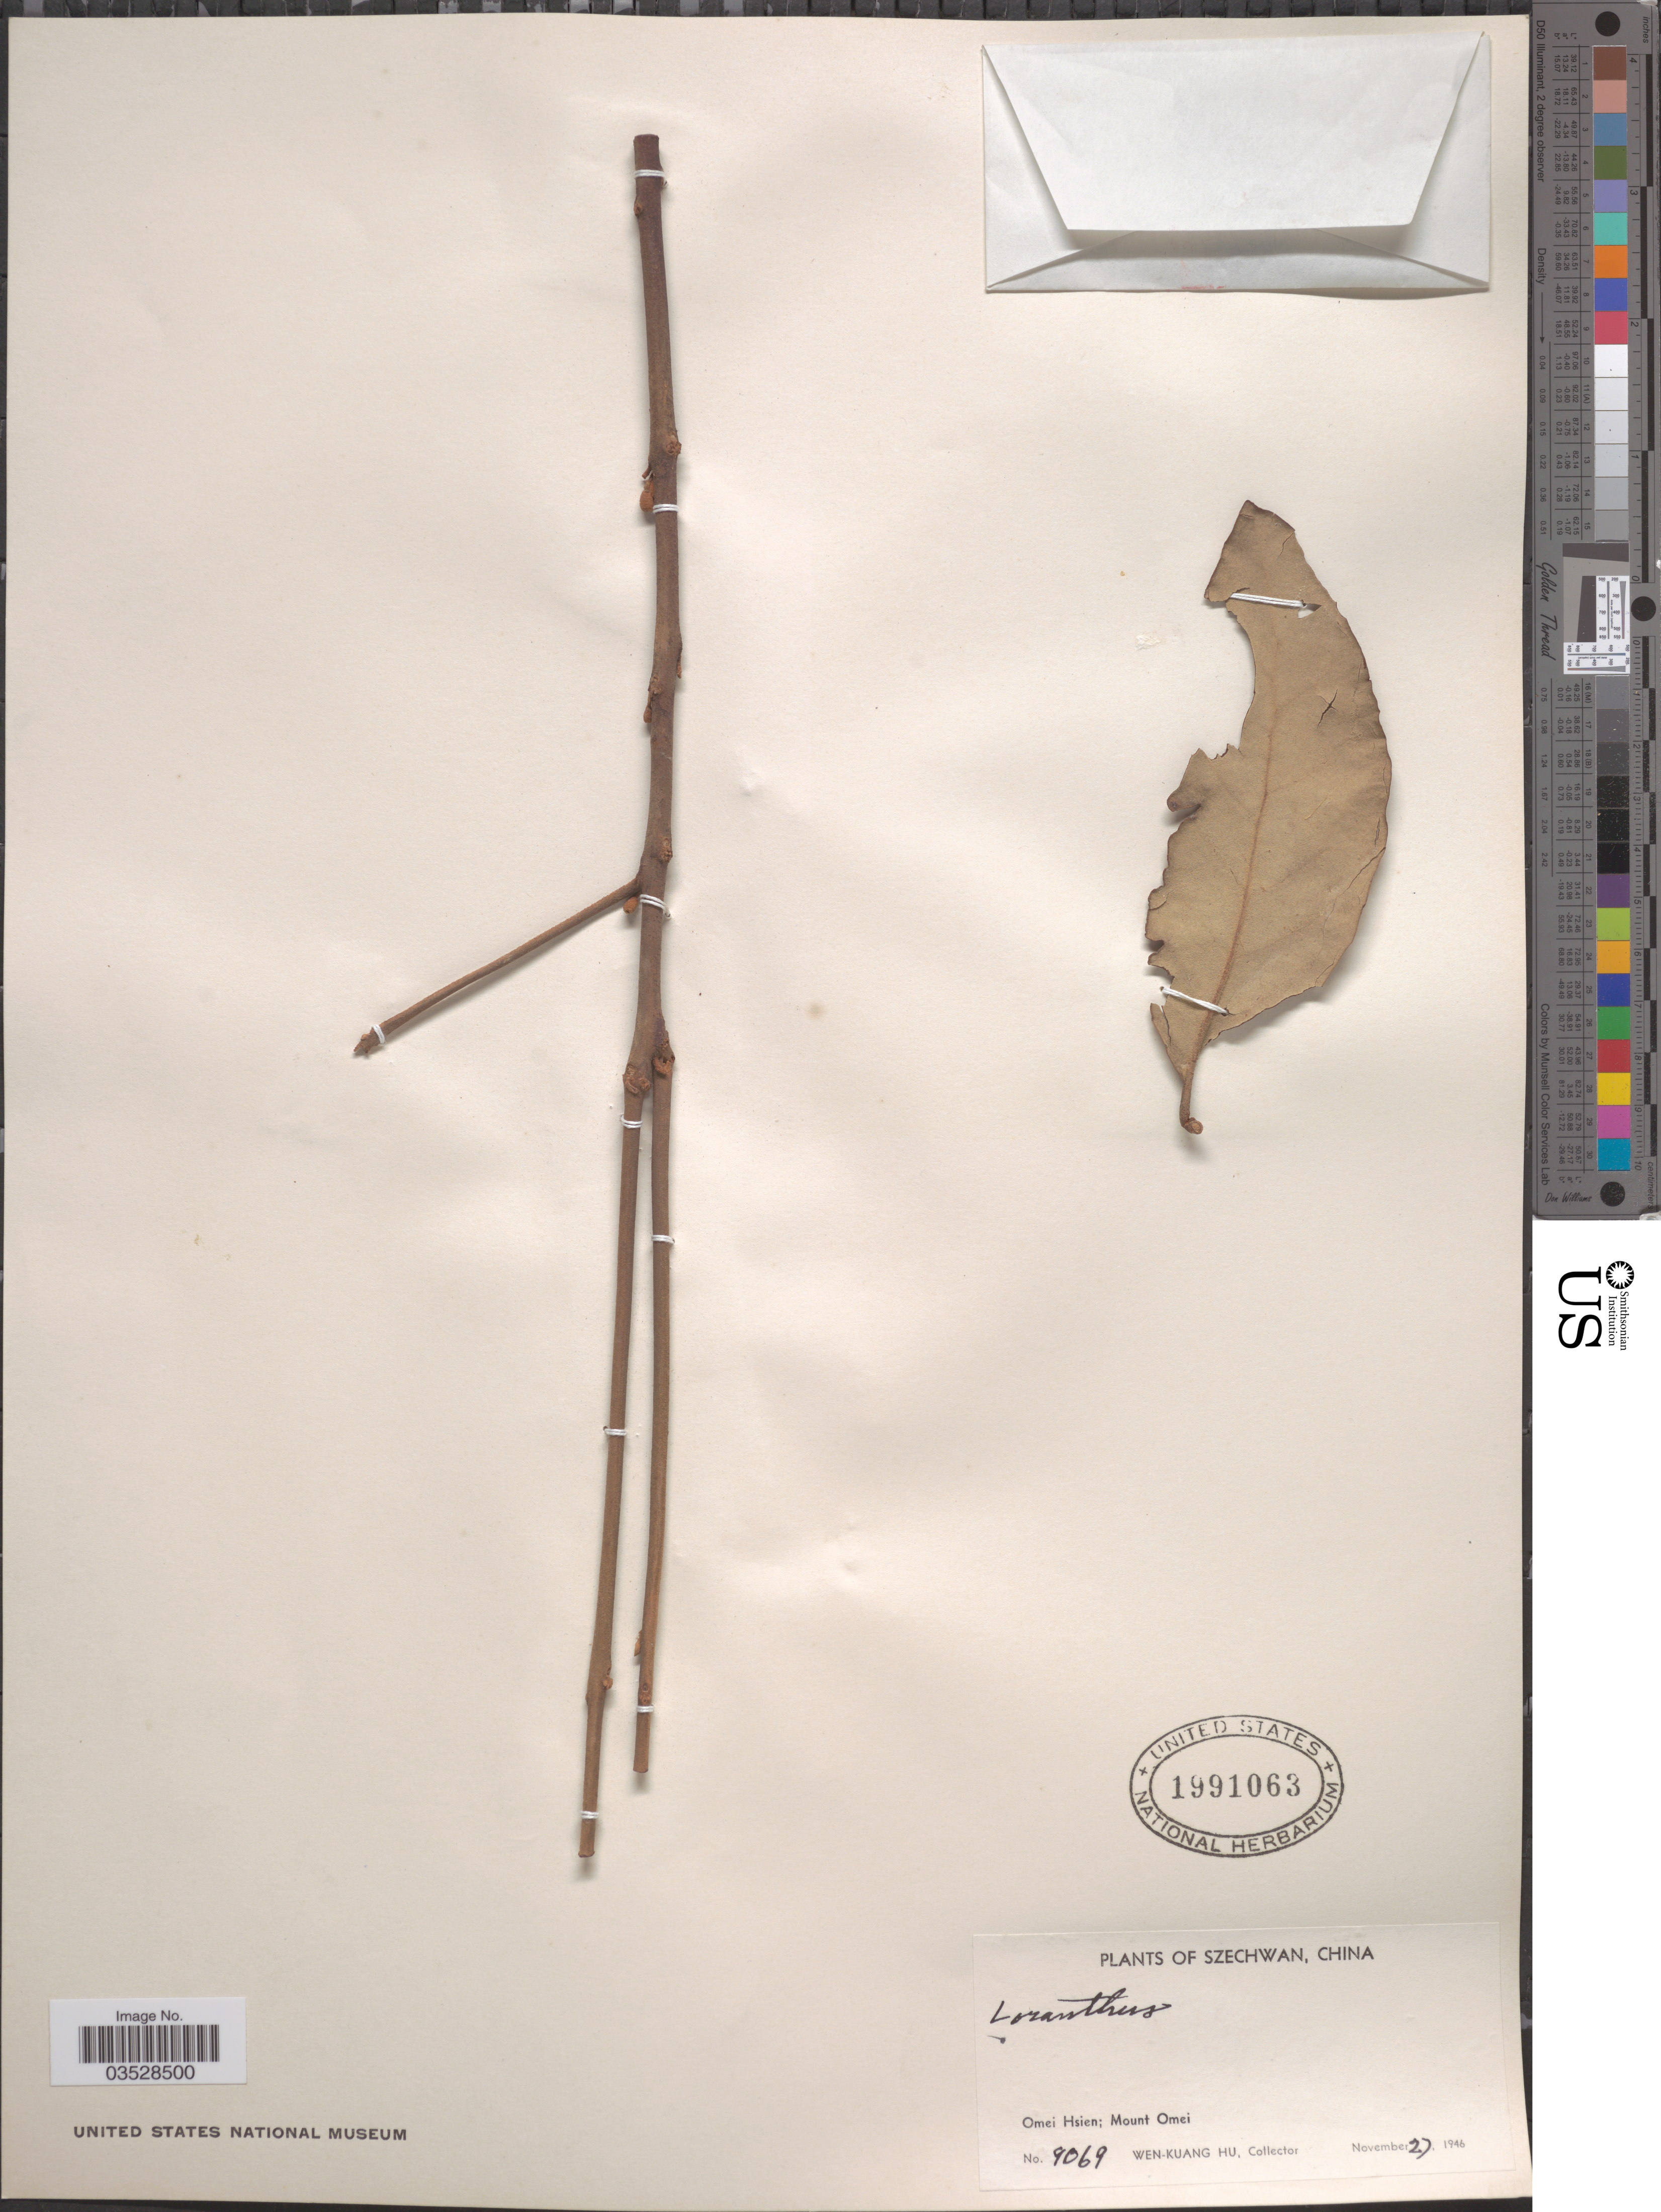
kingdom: Plantae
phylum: Tracheophyta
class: Magnoliopsida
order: Santalales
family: Loranthaceae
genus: Loranthus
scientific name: Loranthus sp.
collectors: W. K. Hu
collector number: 9069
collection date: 1946-11-27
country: China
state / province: Sichuan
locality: Szechwan. Omei Hsien; Mount Omei.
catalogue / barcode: US 1991063